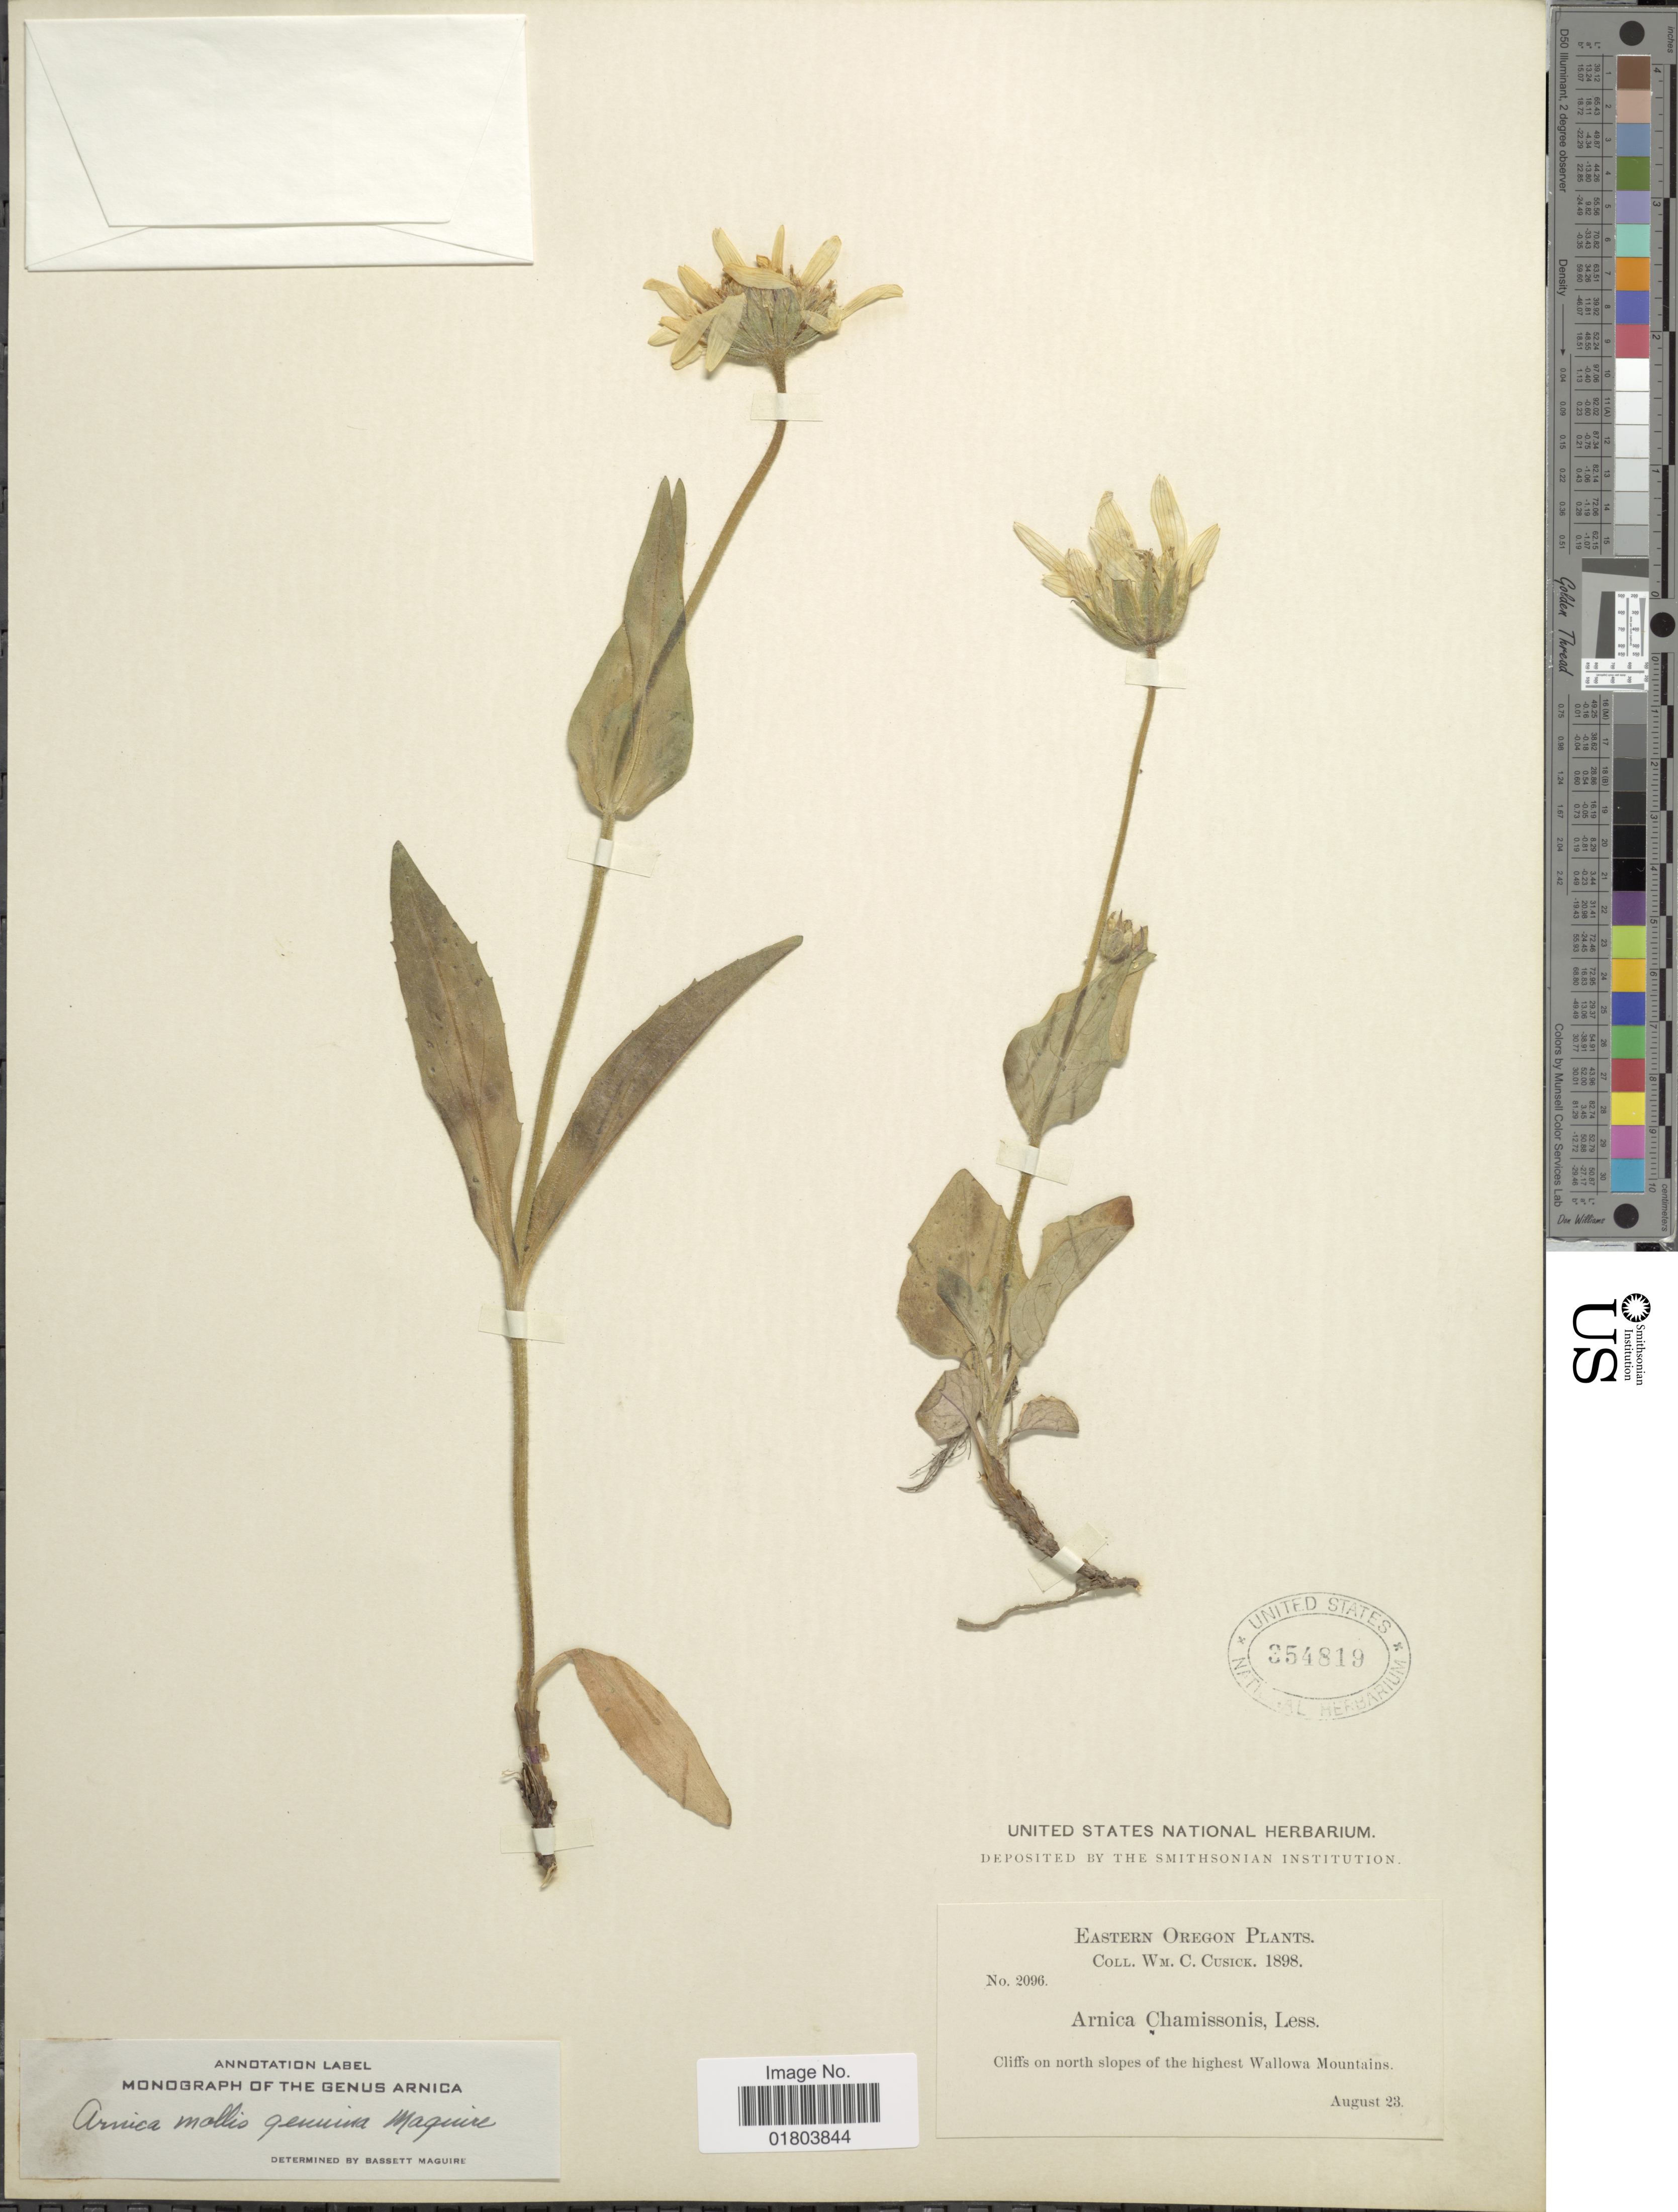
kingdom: Plantae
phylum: Tracheophyta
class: Magnoliopsida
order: Asterales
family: Asteraceae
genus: Arnica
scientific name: Arnica mollis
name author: Hook.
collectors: W. C. Cusick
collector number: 2096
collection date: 1898-08-23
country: United States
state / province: Oregon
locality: Eastern Oregon, Cliffs on north slopes of the highest Wallowa Mountains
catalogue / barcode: US 354819